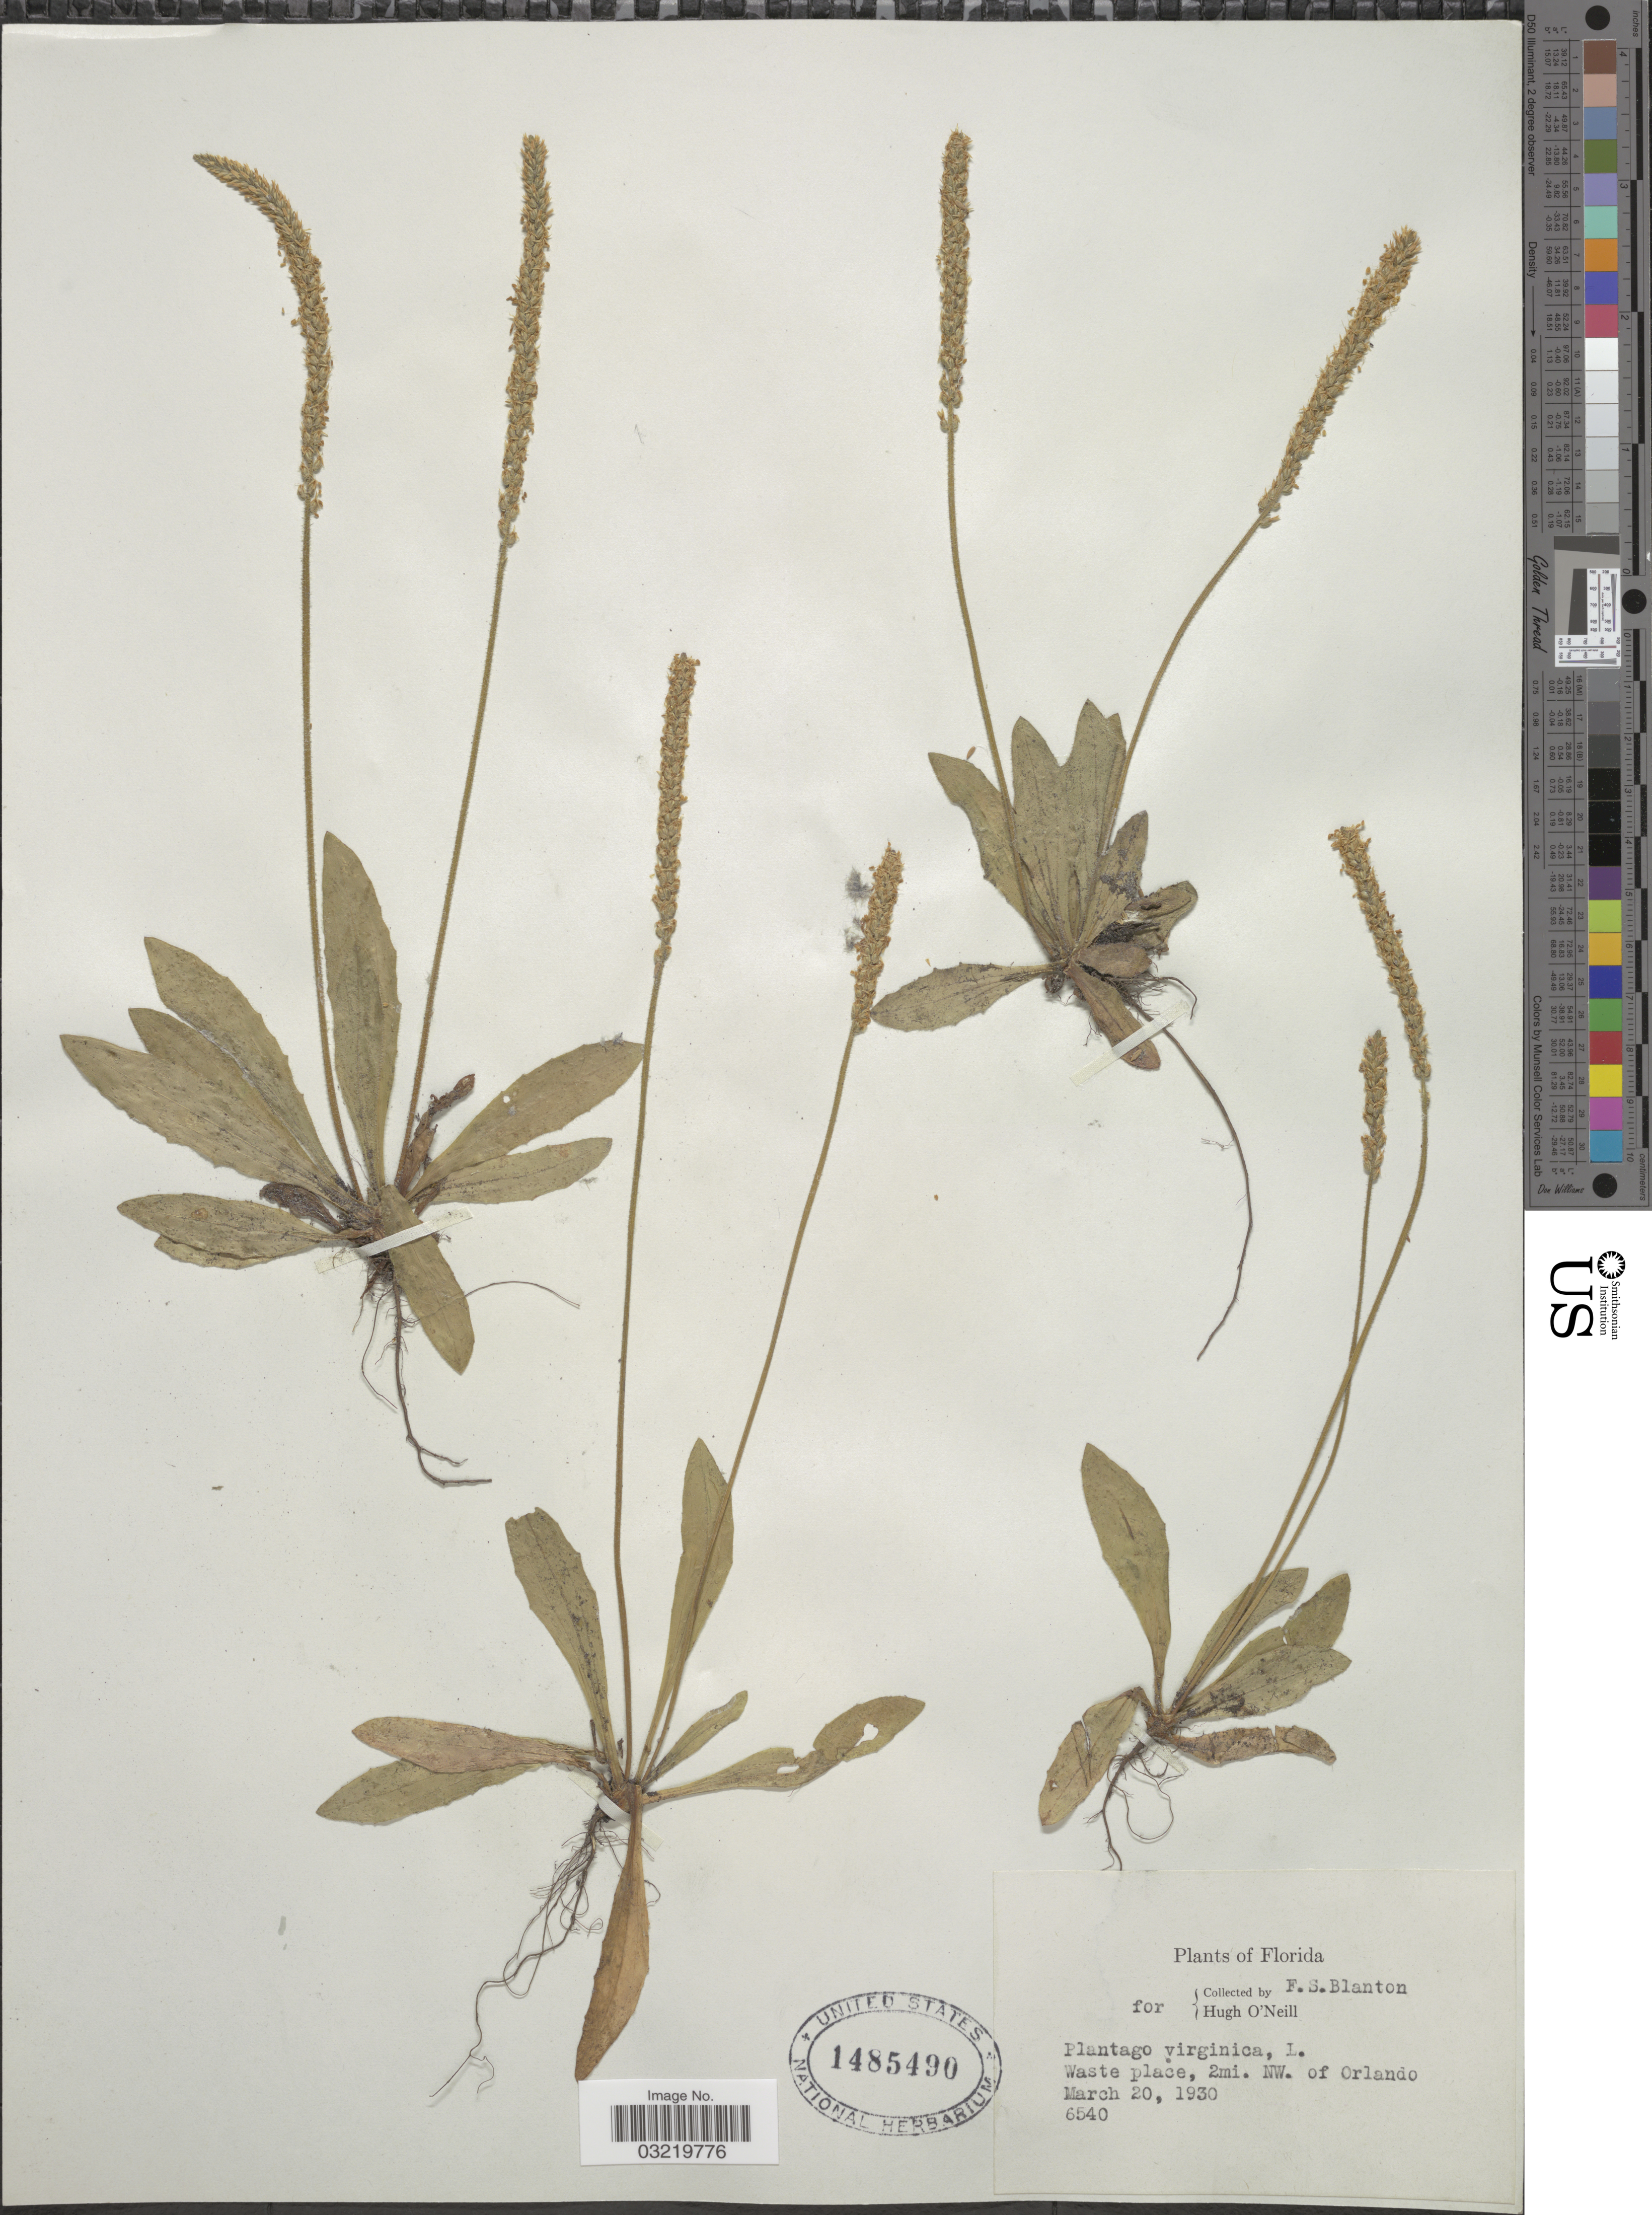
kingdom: Plantae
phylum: Tracheophyta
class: Magnoliopsida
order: Lamiales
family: Plantaginaceae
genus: Plantago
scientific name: Plantago virginica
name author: L.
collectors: F. S. Blanton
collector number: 6540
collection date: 1930-03-20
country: United States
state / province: Florida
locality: Waste place, 2mi. NW. of Orlando.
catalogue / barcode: US 1485490